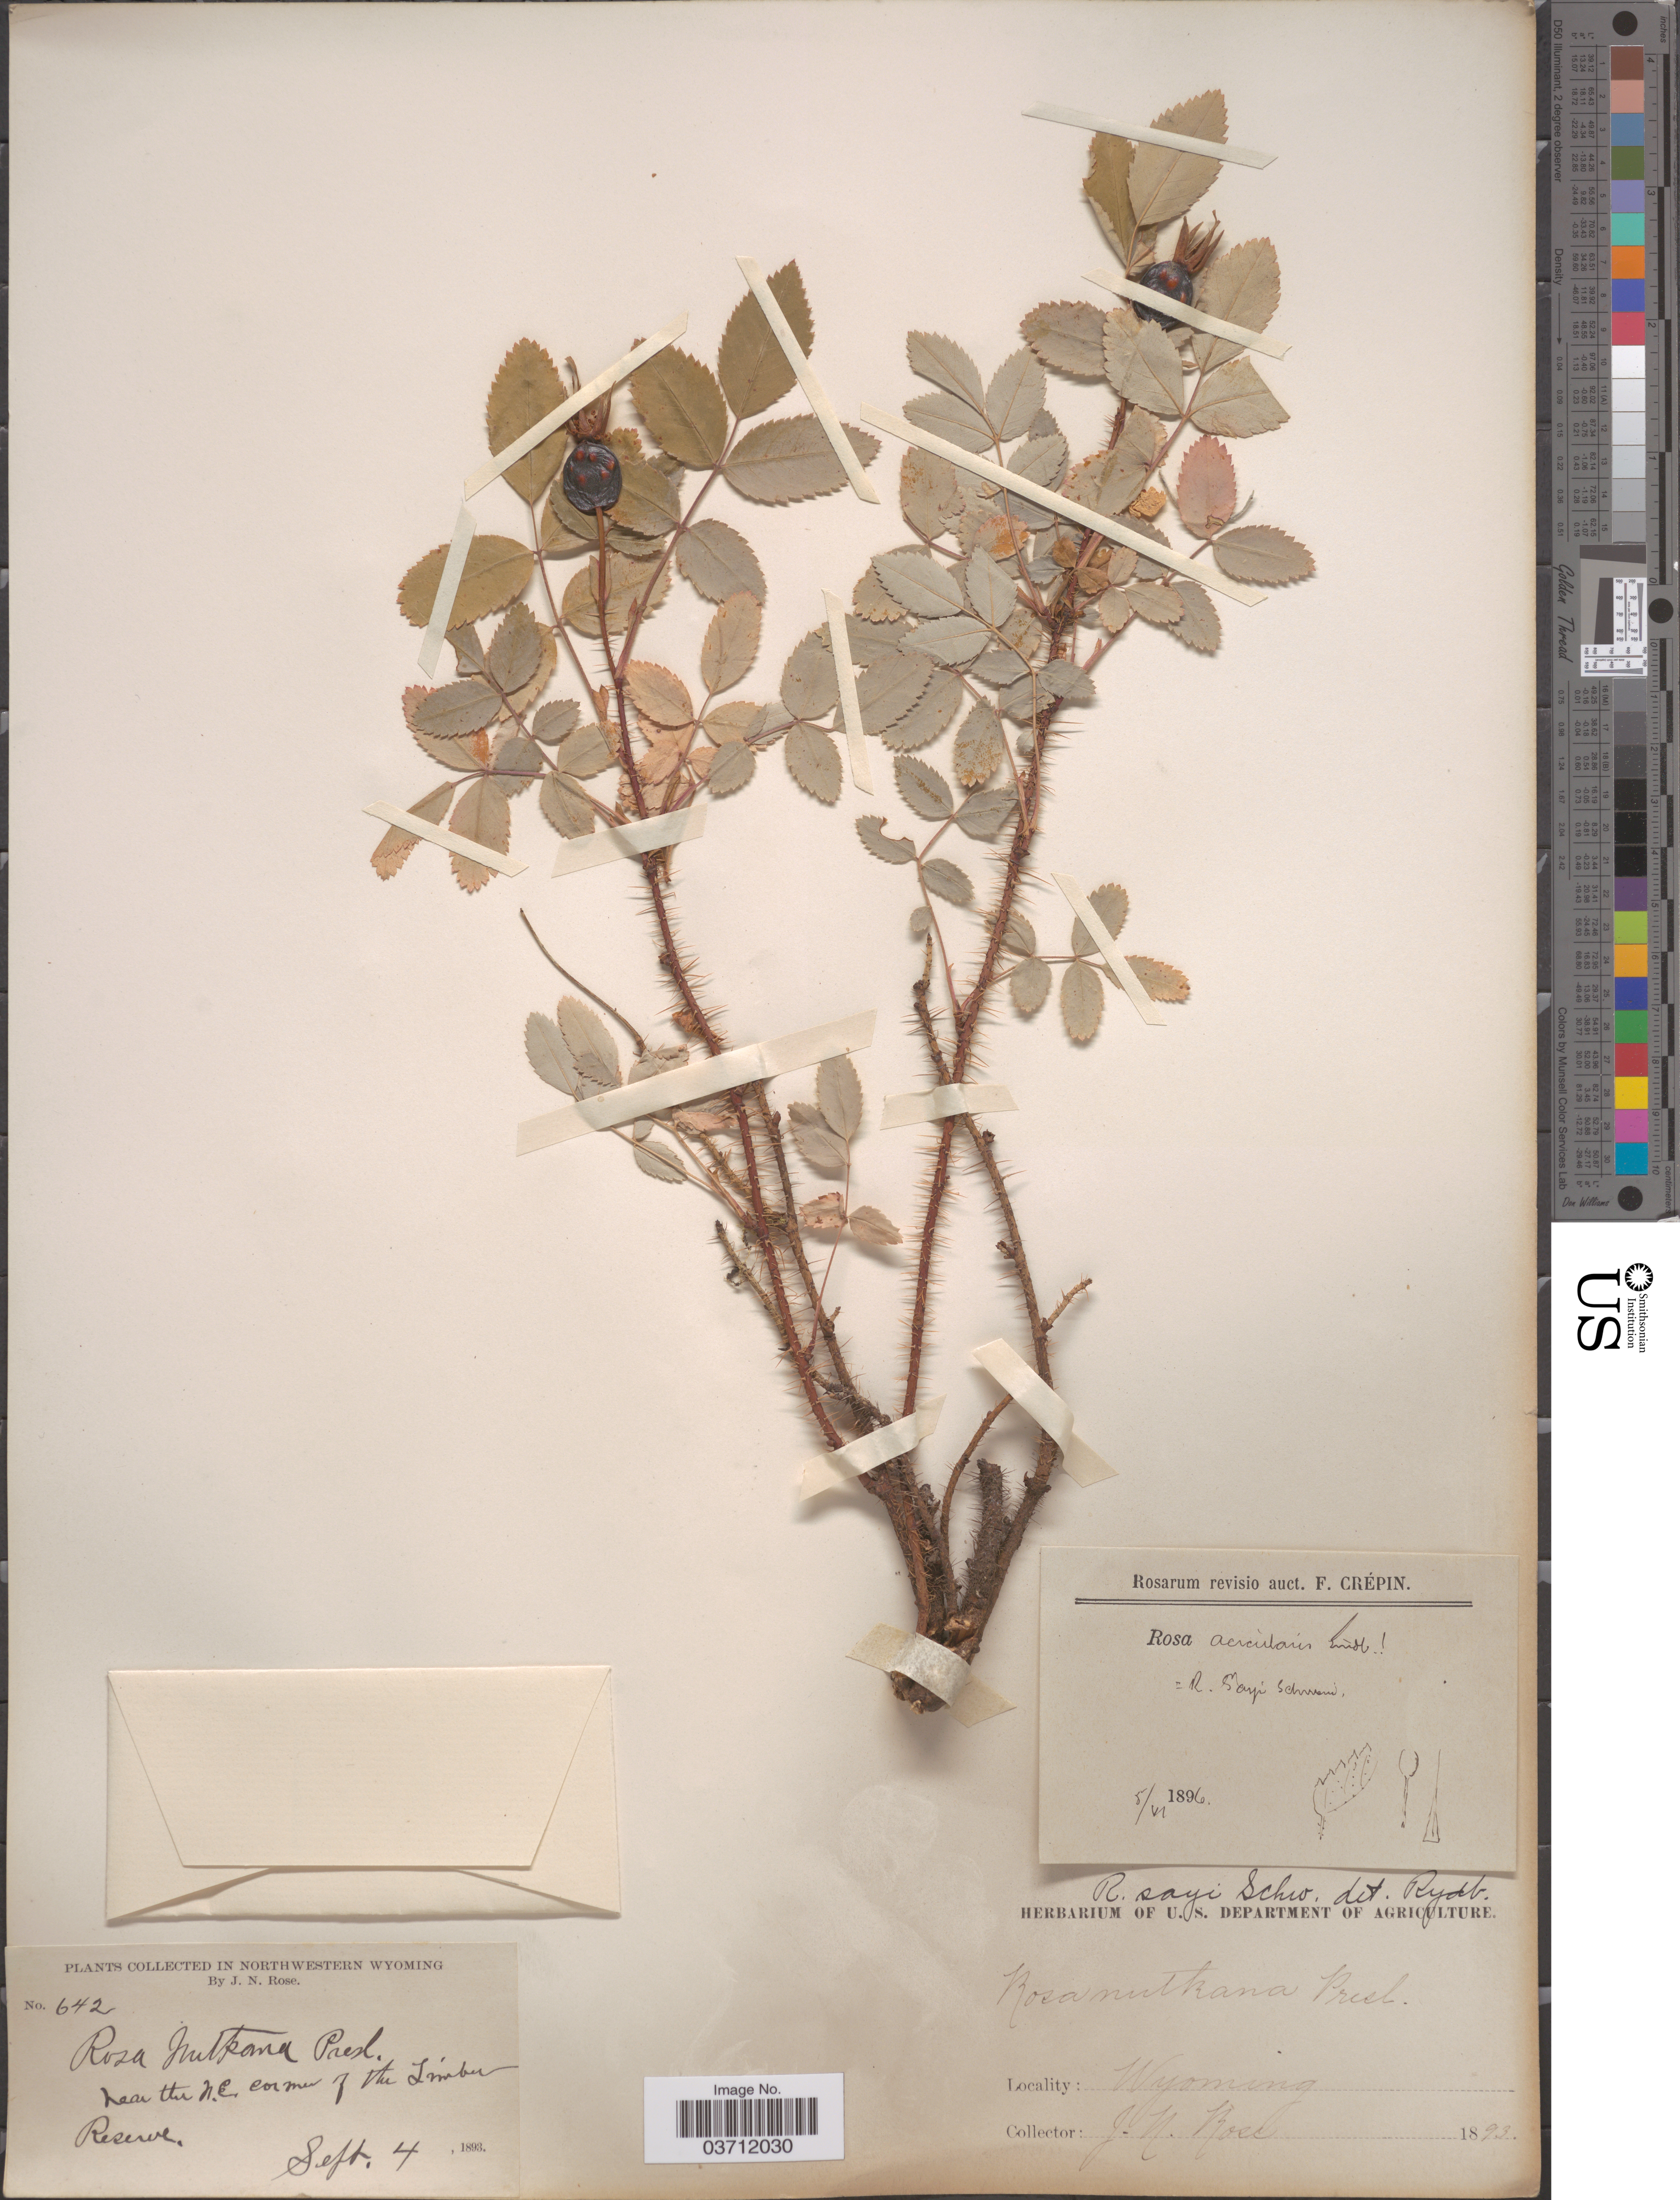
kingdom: Plantae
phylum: Tracheophyta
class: Magnoliopsida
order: Rosales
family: Rosaceae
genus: Rosa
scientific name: Rosa sayi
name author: Schwein.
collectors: J. N. Rose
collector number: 642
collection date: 1893-09-04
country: United States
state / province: Wyoming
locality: Northwestern Wyoming. Near the N.E. corner of the Timber Reserve.